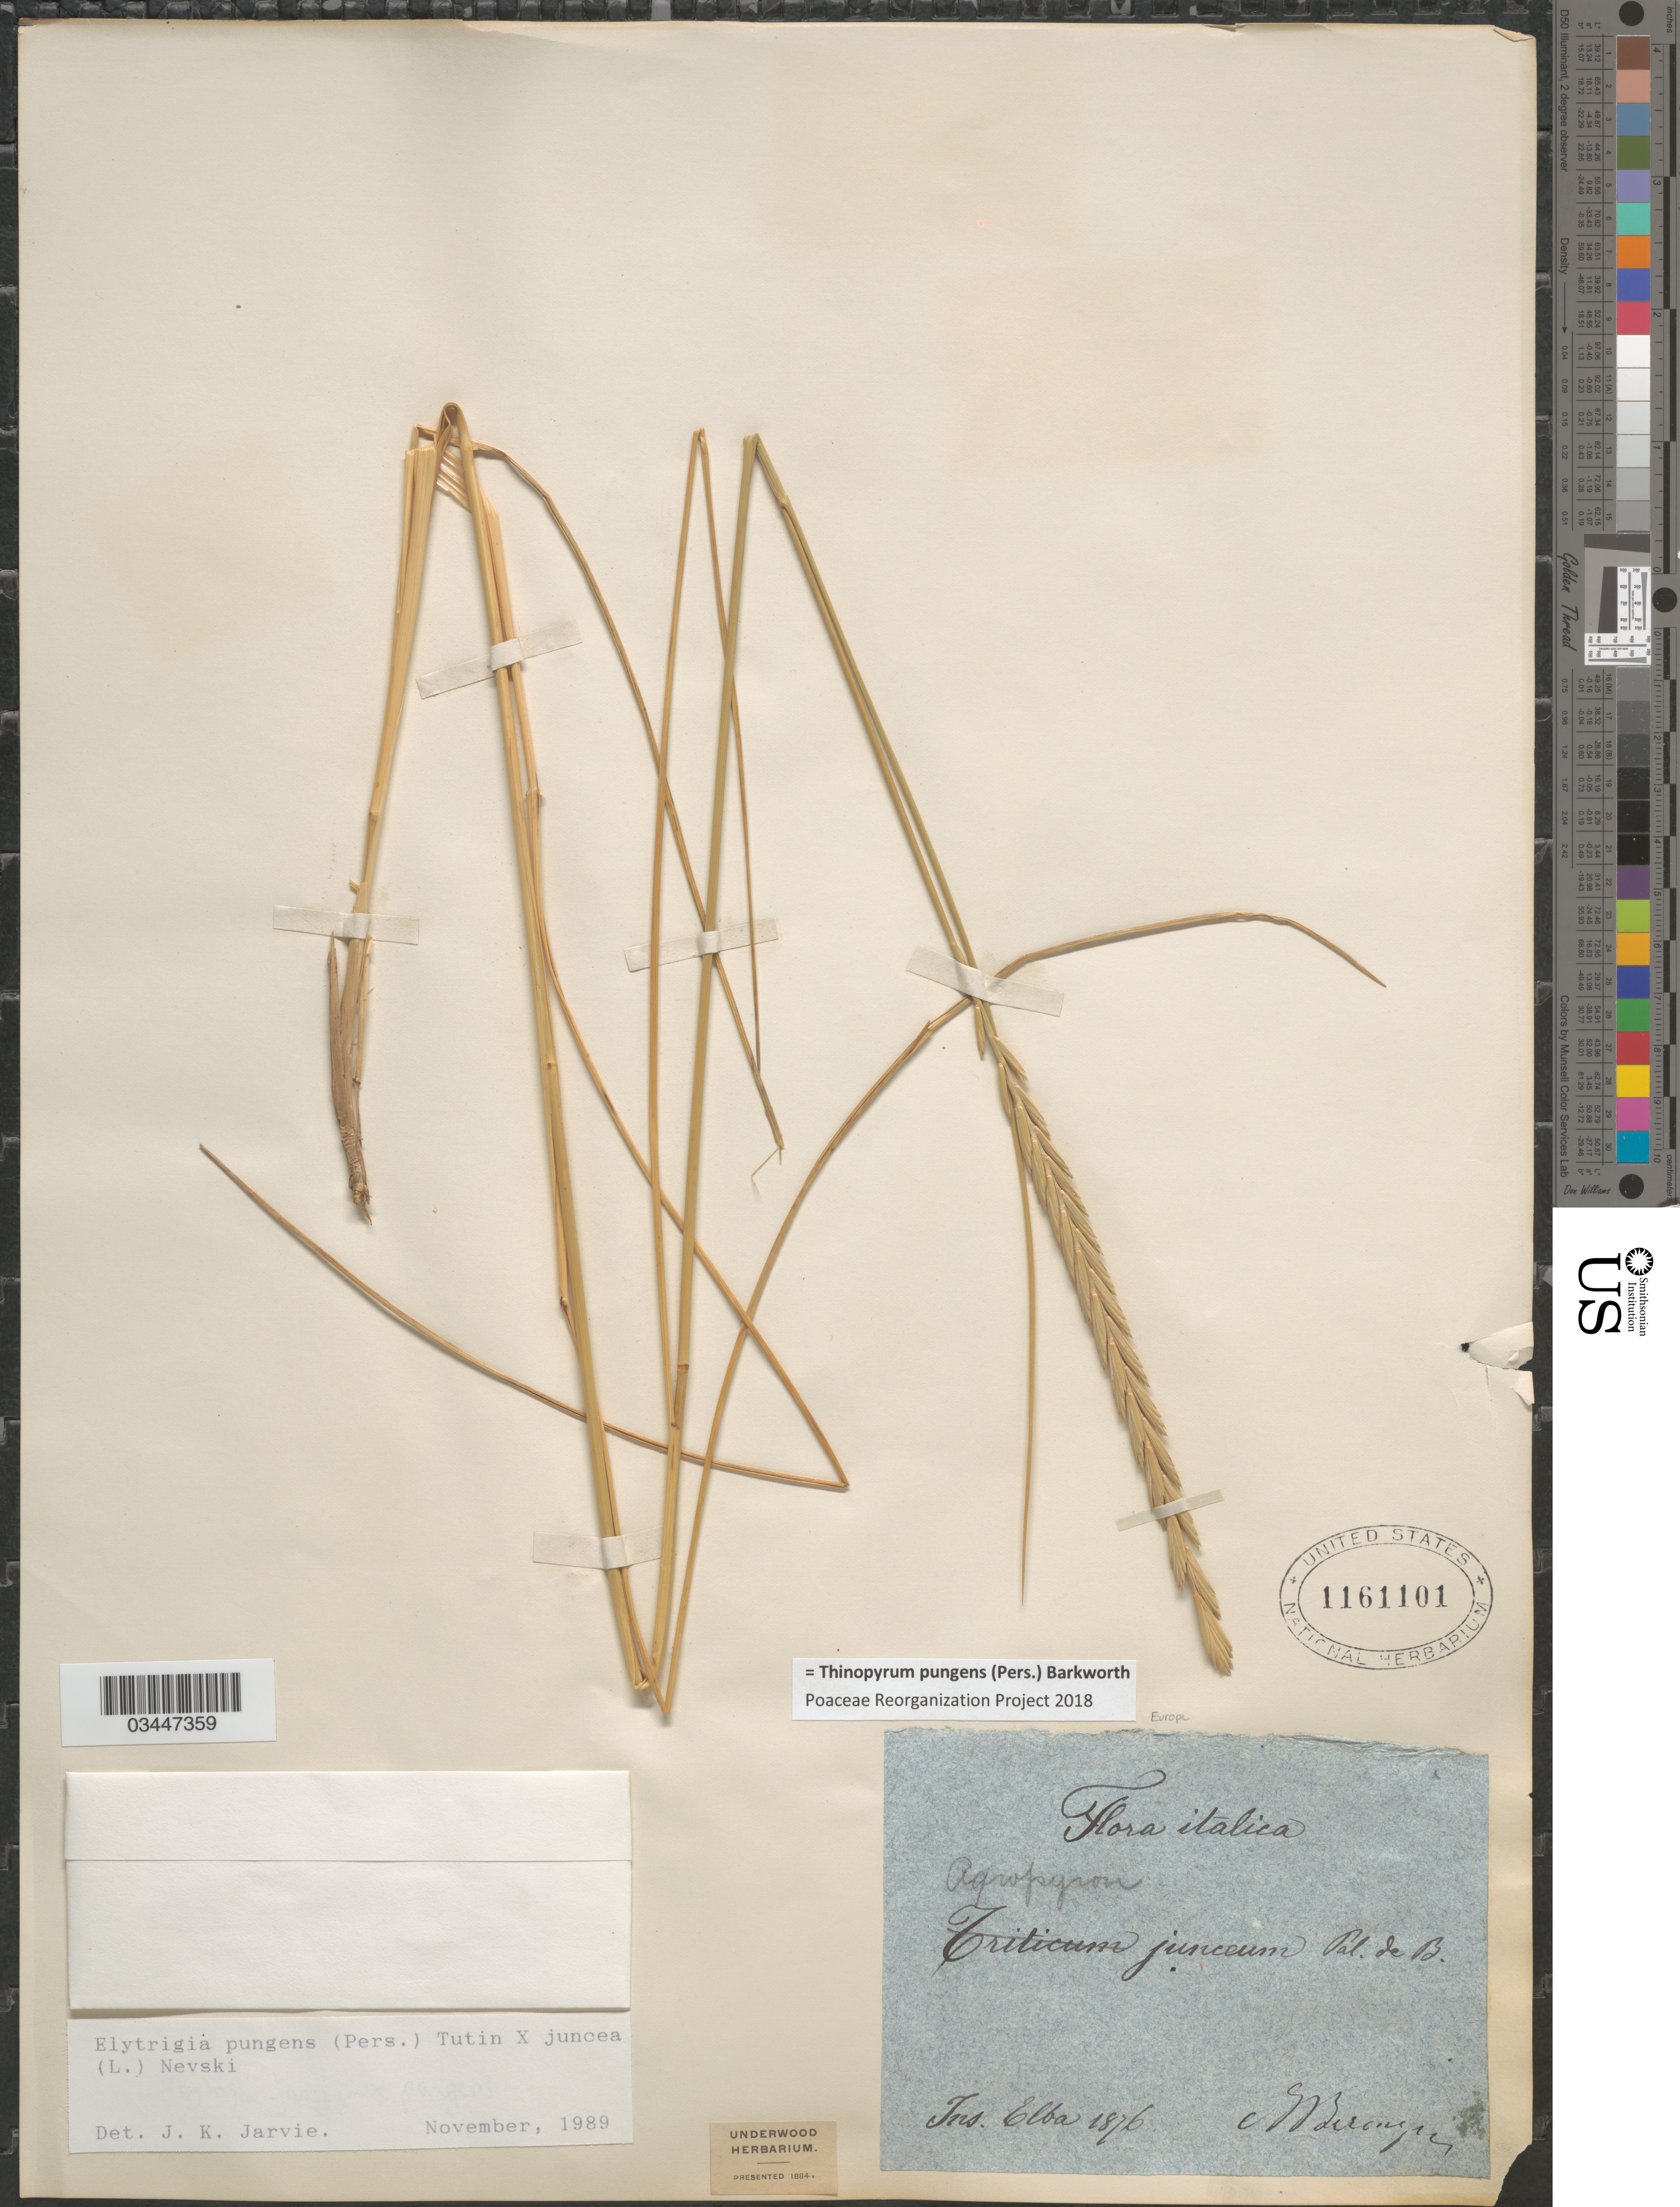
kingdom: Plantae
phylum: Tracheophyta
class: Liliopsida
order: Poales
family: Poaceae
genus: Thinopyrum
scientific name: Thinopyrum pungens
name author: (Pers.) Barkworth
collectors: Berenger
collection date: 1876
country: Italy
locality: Italica. Ins. Elba.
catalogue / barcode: US 1161101